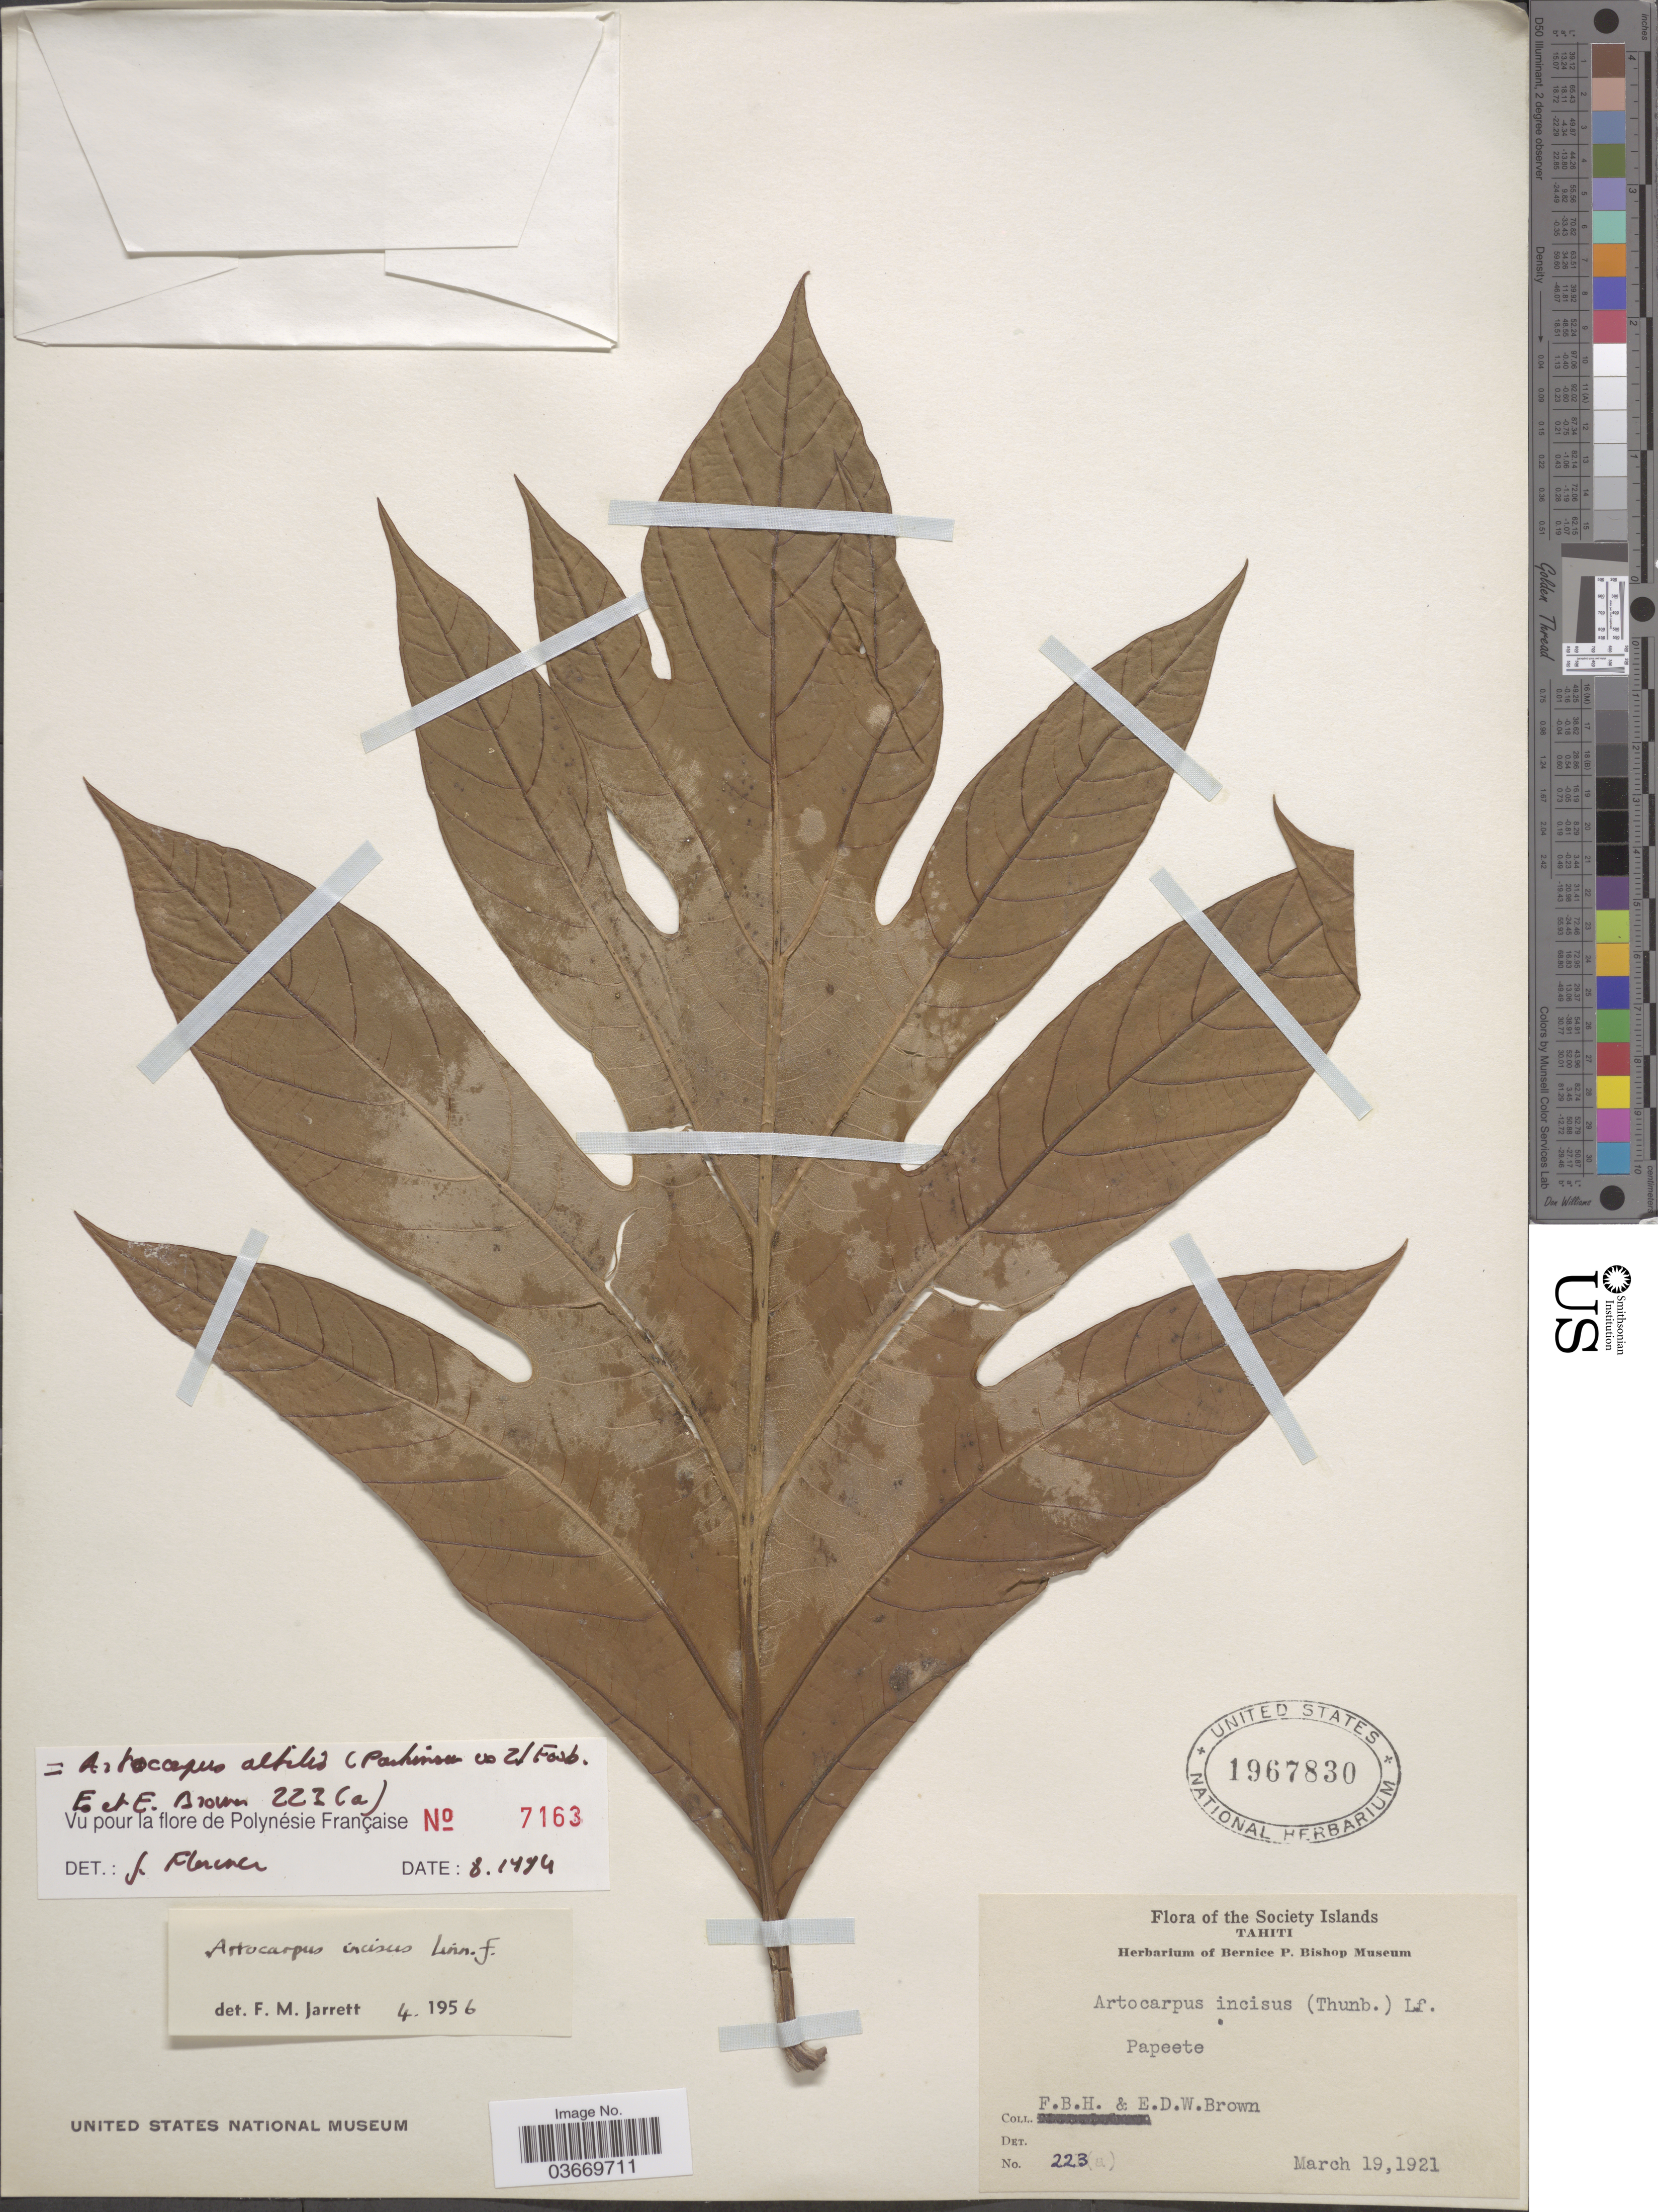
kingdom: Plantae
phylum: Tracheophyta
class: Magnoliopsida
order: Rosales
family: Moraceae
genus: Artocarpus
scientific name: Artocarpus altilis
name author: (Parkinson) Fosberg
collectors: F. Brown & E. Brown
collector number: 223(a)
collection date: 1921-03-19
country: French Polynesia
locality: Society Islands. Tahiti. Papeete.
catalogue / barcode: US 1967830